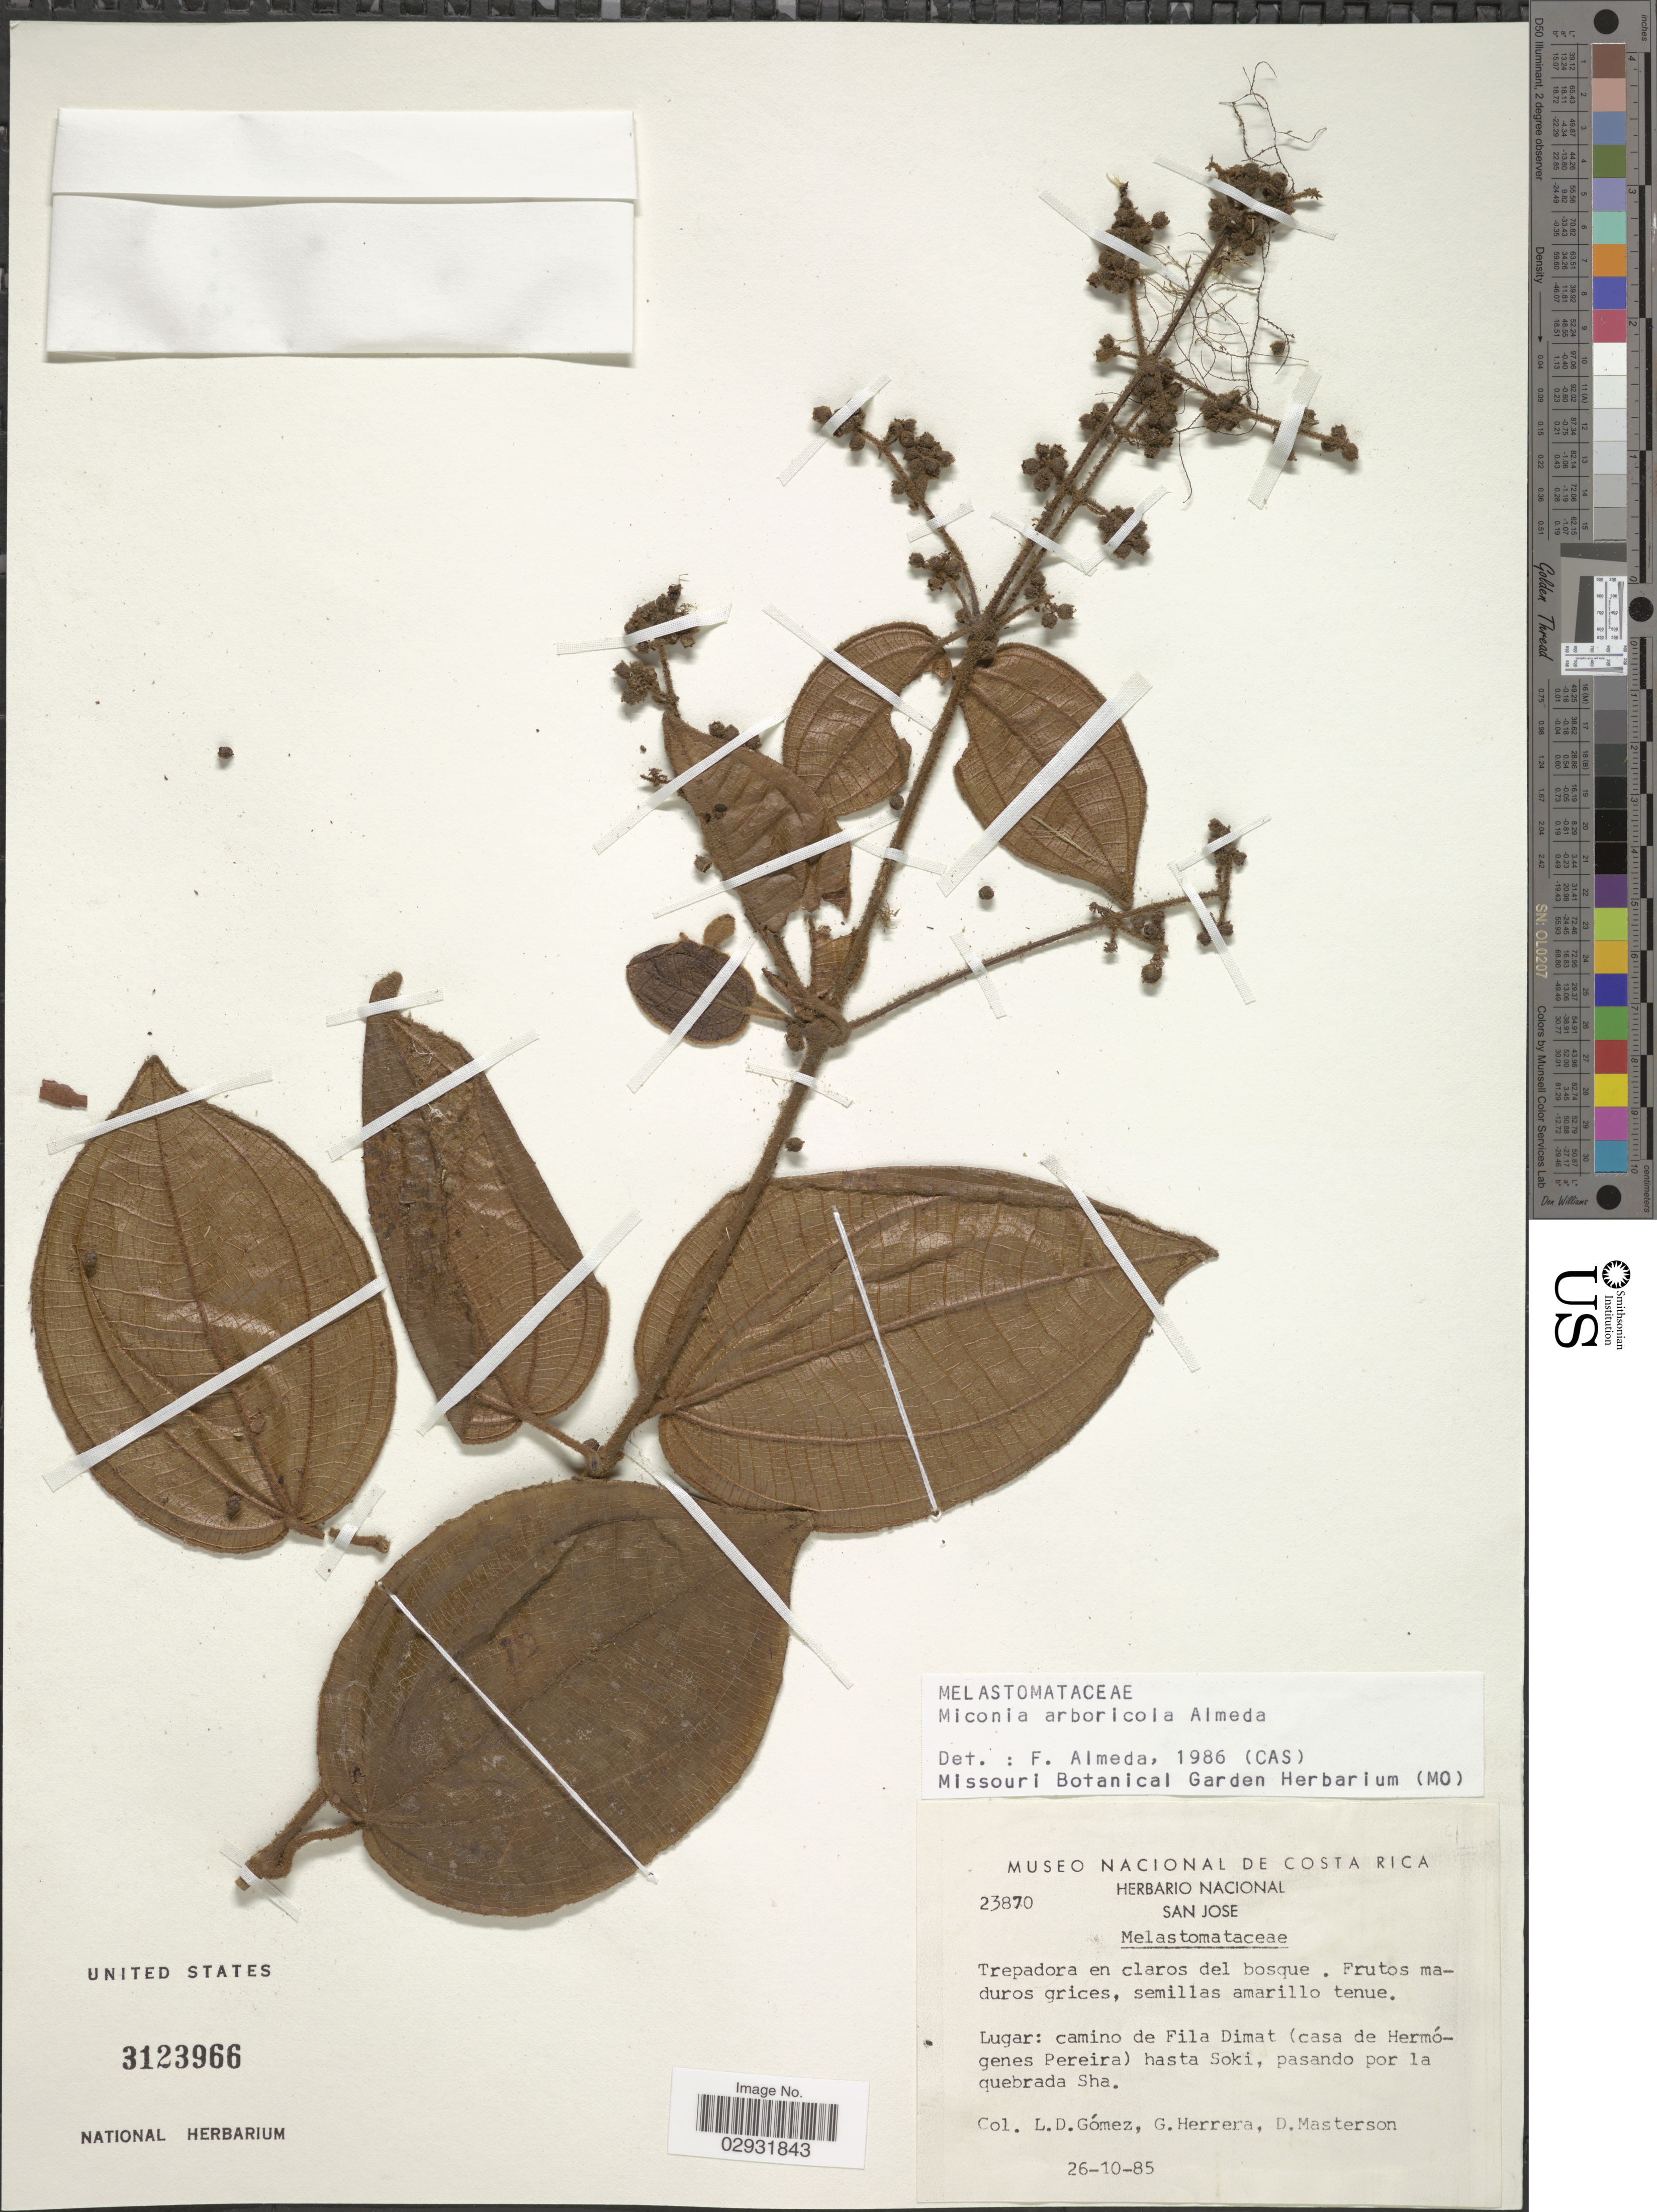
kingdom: Plantae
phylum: Tracheophyta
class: Magnoliopsida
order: Myrtales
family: Melastomataceae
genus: Miconia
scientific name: Miconia arboricola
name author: Almeda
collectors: L. D. Gómez, G. Herrera & D. Masterson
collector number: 23870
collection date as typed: Transcribed d/m/y: 26/10/85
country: Costa Rica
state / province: San José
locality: Lugar: camino de Fila Dimat (casa de Hermógenes Pereira) hasta Soki, pasando por la quebrada Sha.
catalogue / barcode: US 3123966